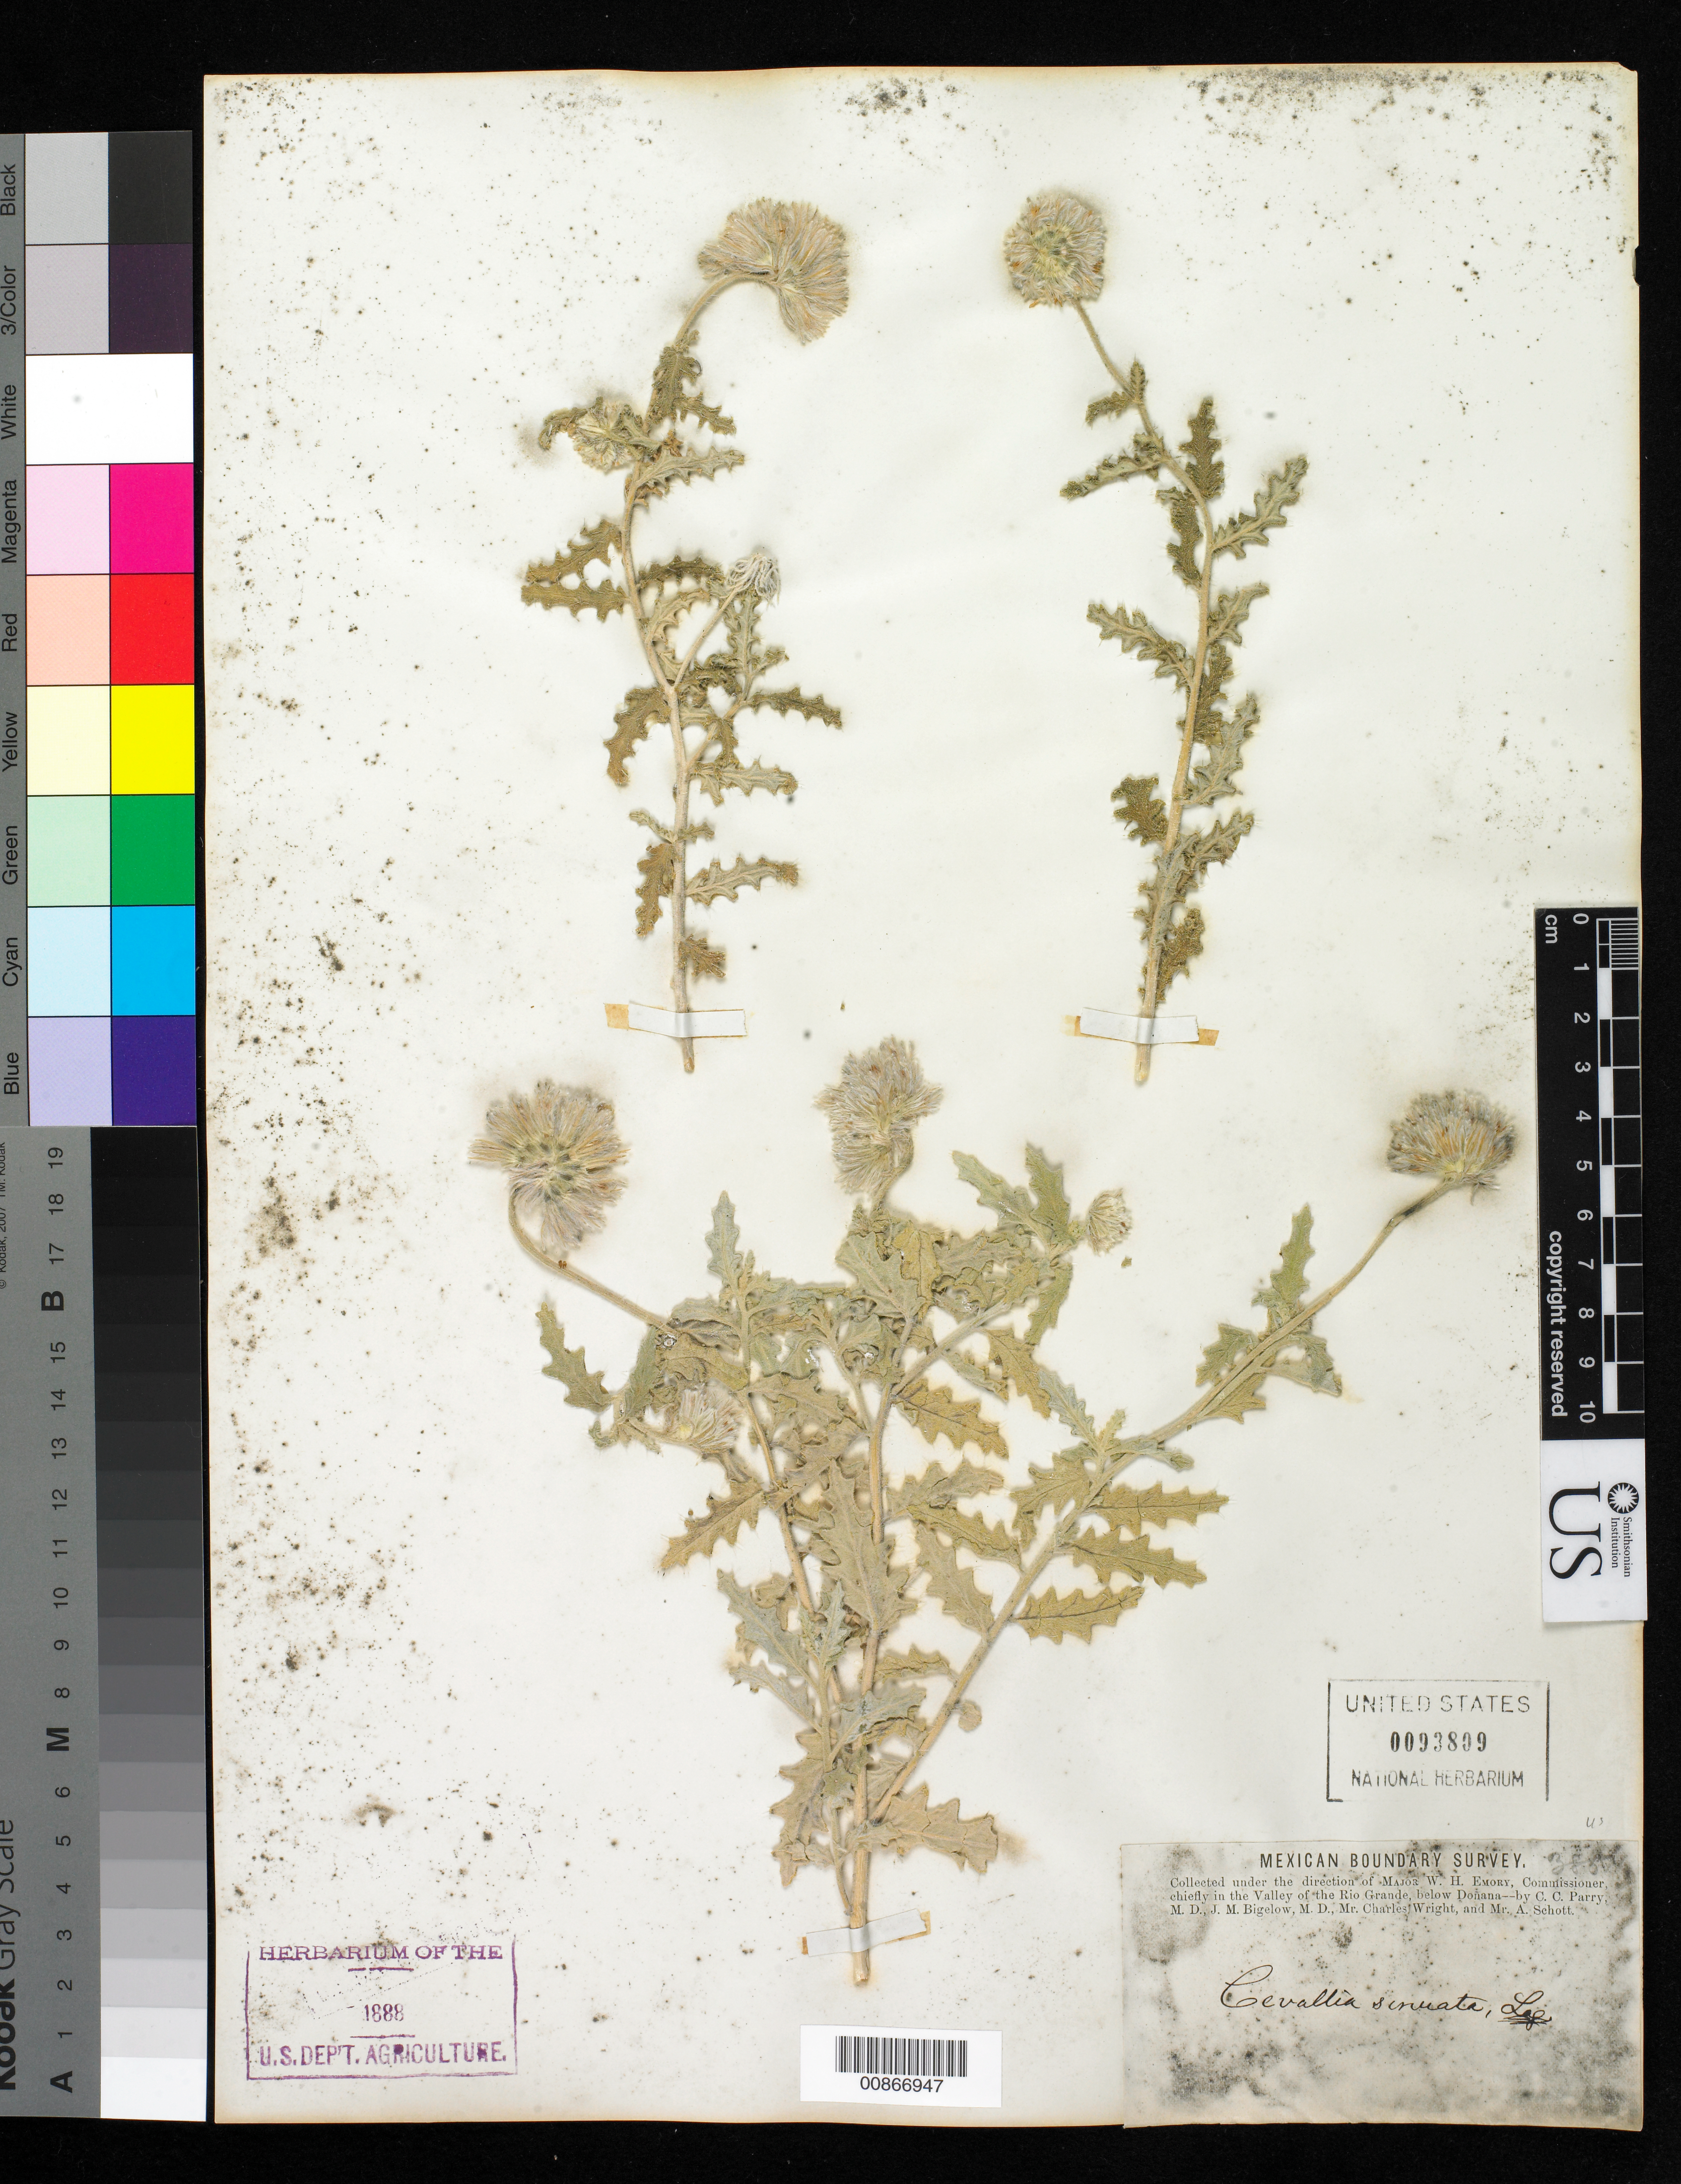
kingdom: Plantae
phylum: Tracheophyta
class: Magnoliopsida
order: Cornales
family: Loasaceae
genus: Cevallia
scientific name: Cevallia sinuata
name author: Lag.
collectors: C. C. Parry, J. M. Bigelow, C. Wright & A. C. V. Schott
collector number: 385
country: United States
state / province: New Mexico / Texas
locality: Valley of the Rio Grande, below Doñana.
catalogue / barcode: US 93809